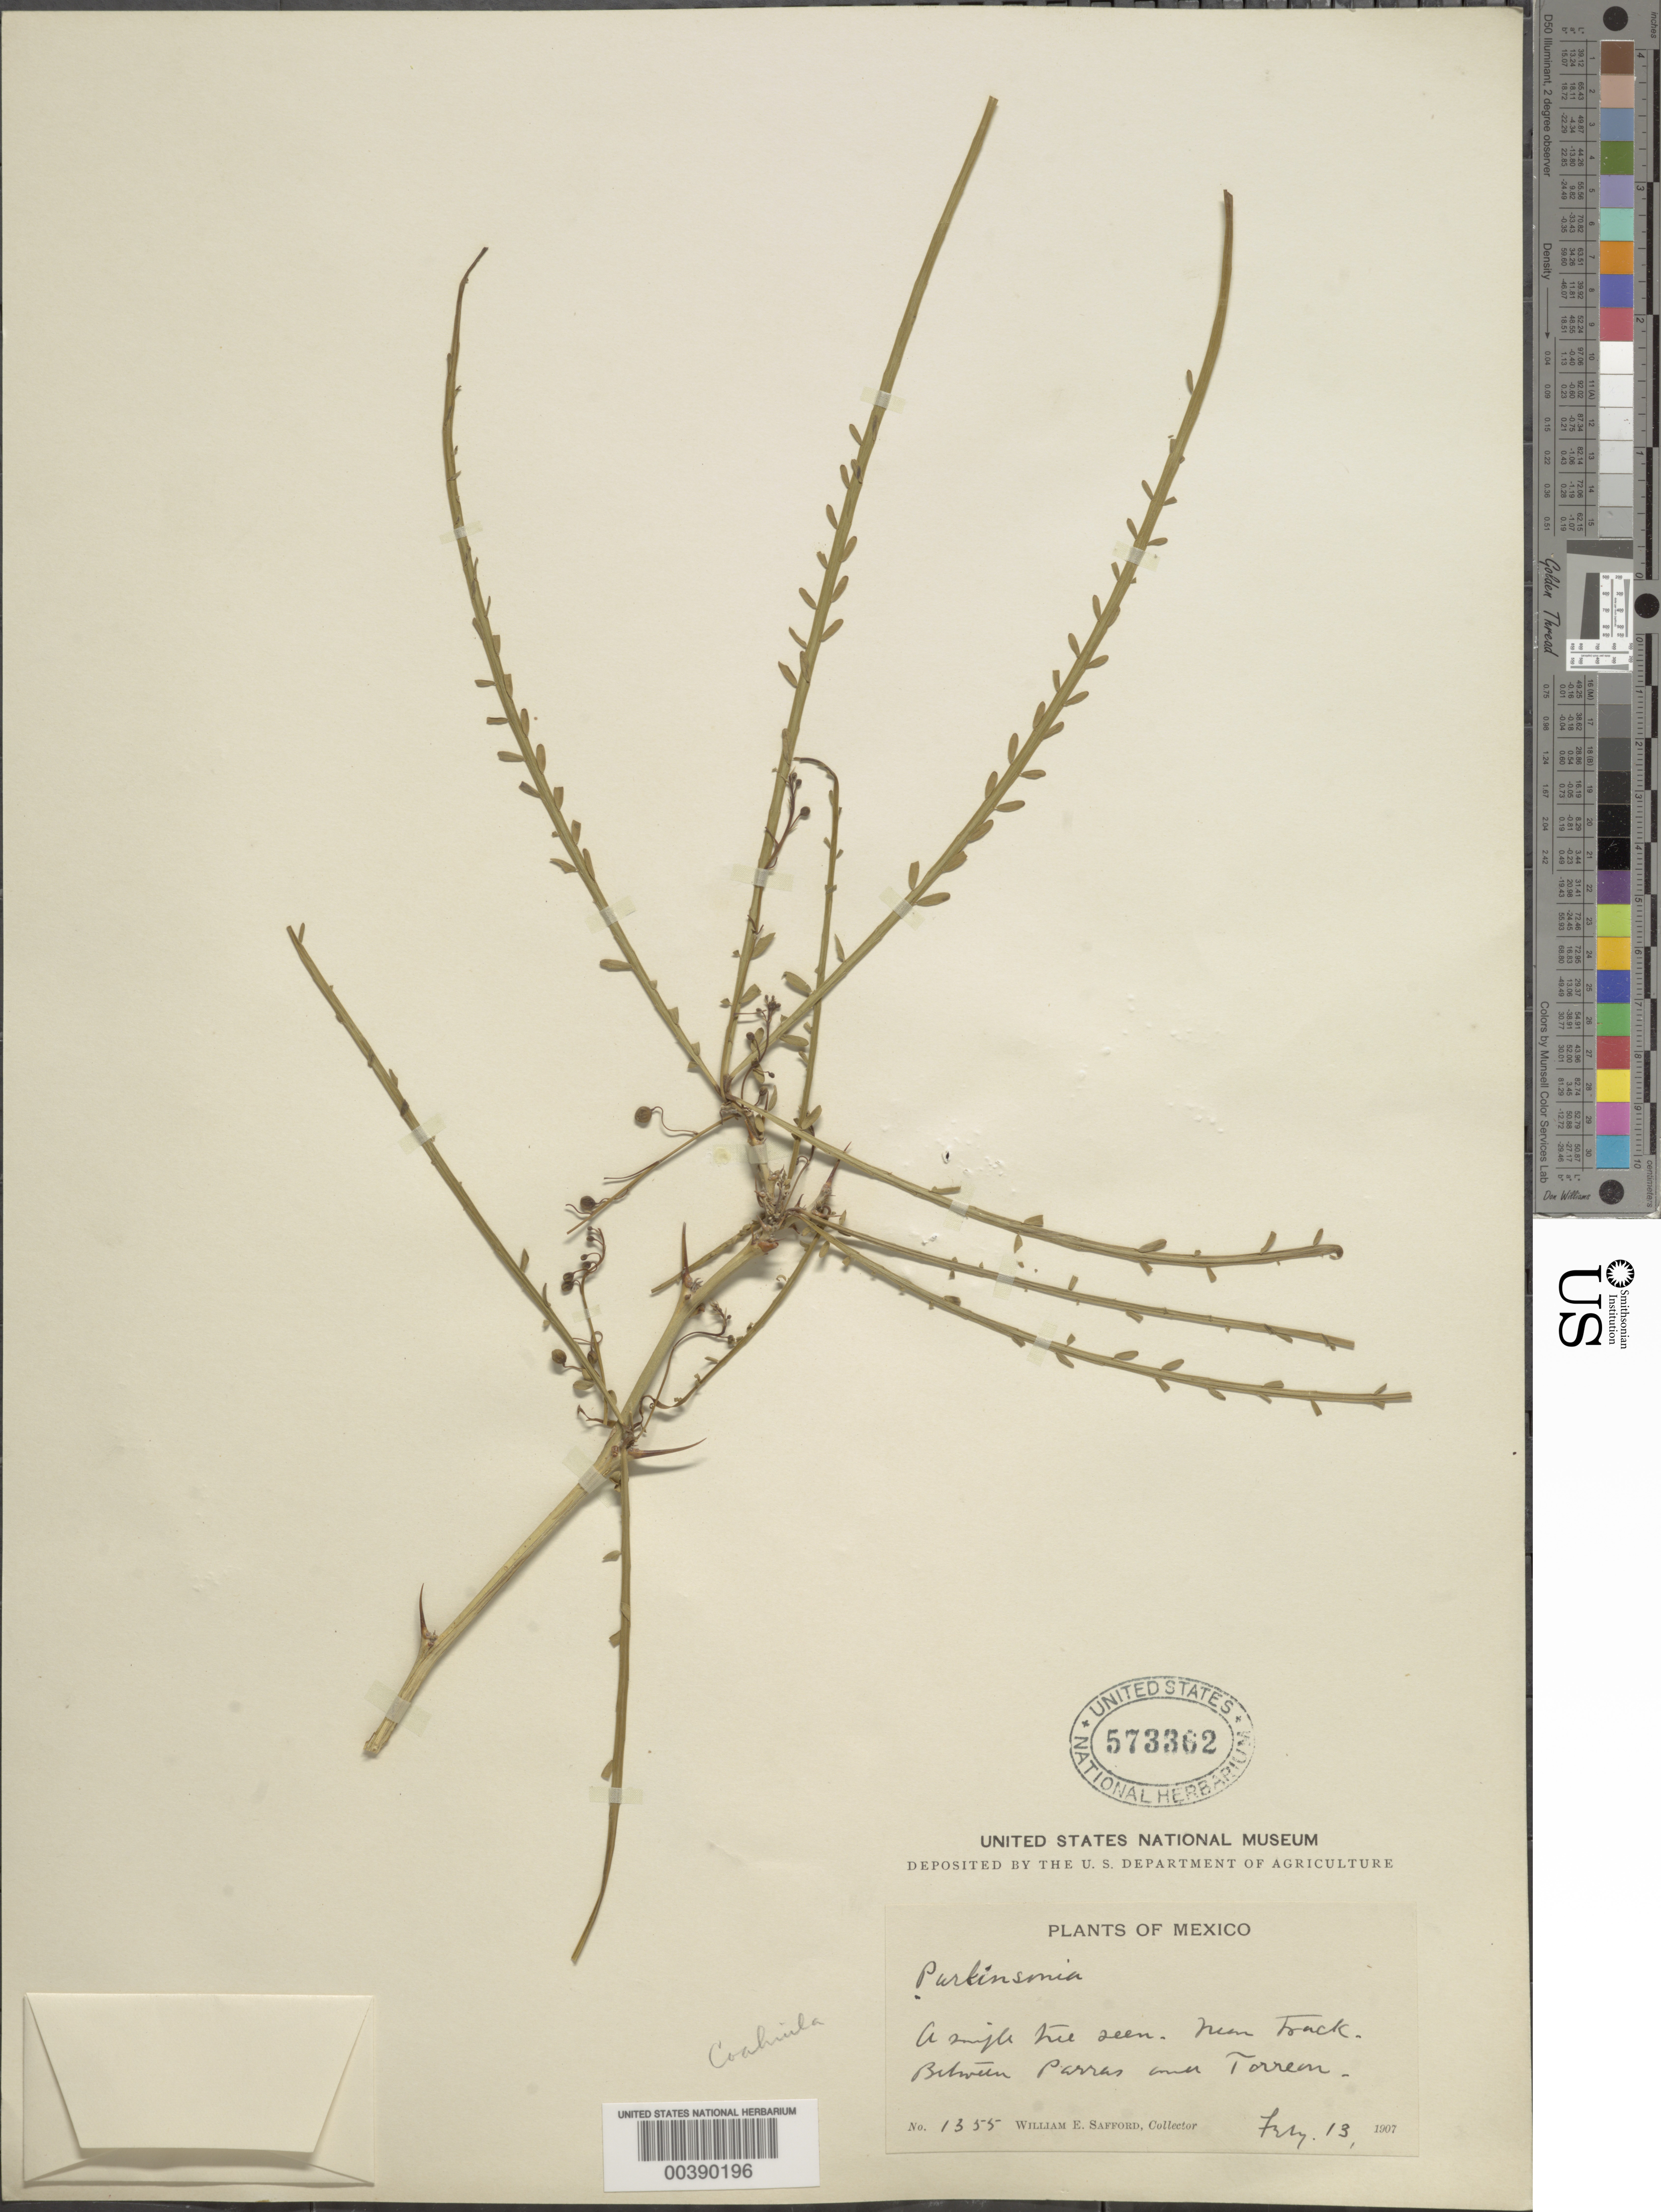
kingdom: Plantae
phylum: Tracheophyta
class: Magnoliopsida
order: Fabales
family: Fabaceae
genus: Parkinsonia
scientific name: Parkinsonia aculeata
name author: L.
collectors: W. E. Safford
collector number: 1355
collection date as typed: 13 Feb 1907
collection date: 1907-02-13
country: Mexico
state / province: Coahuila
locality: Between Parras and Torren, near track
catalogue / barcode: US 573362